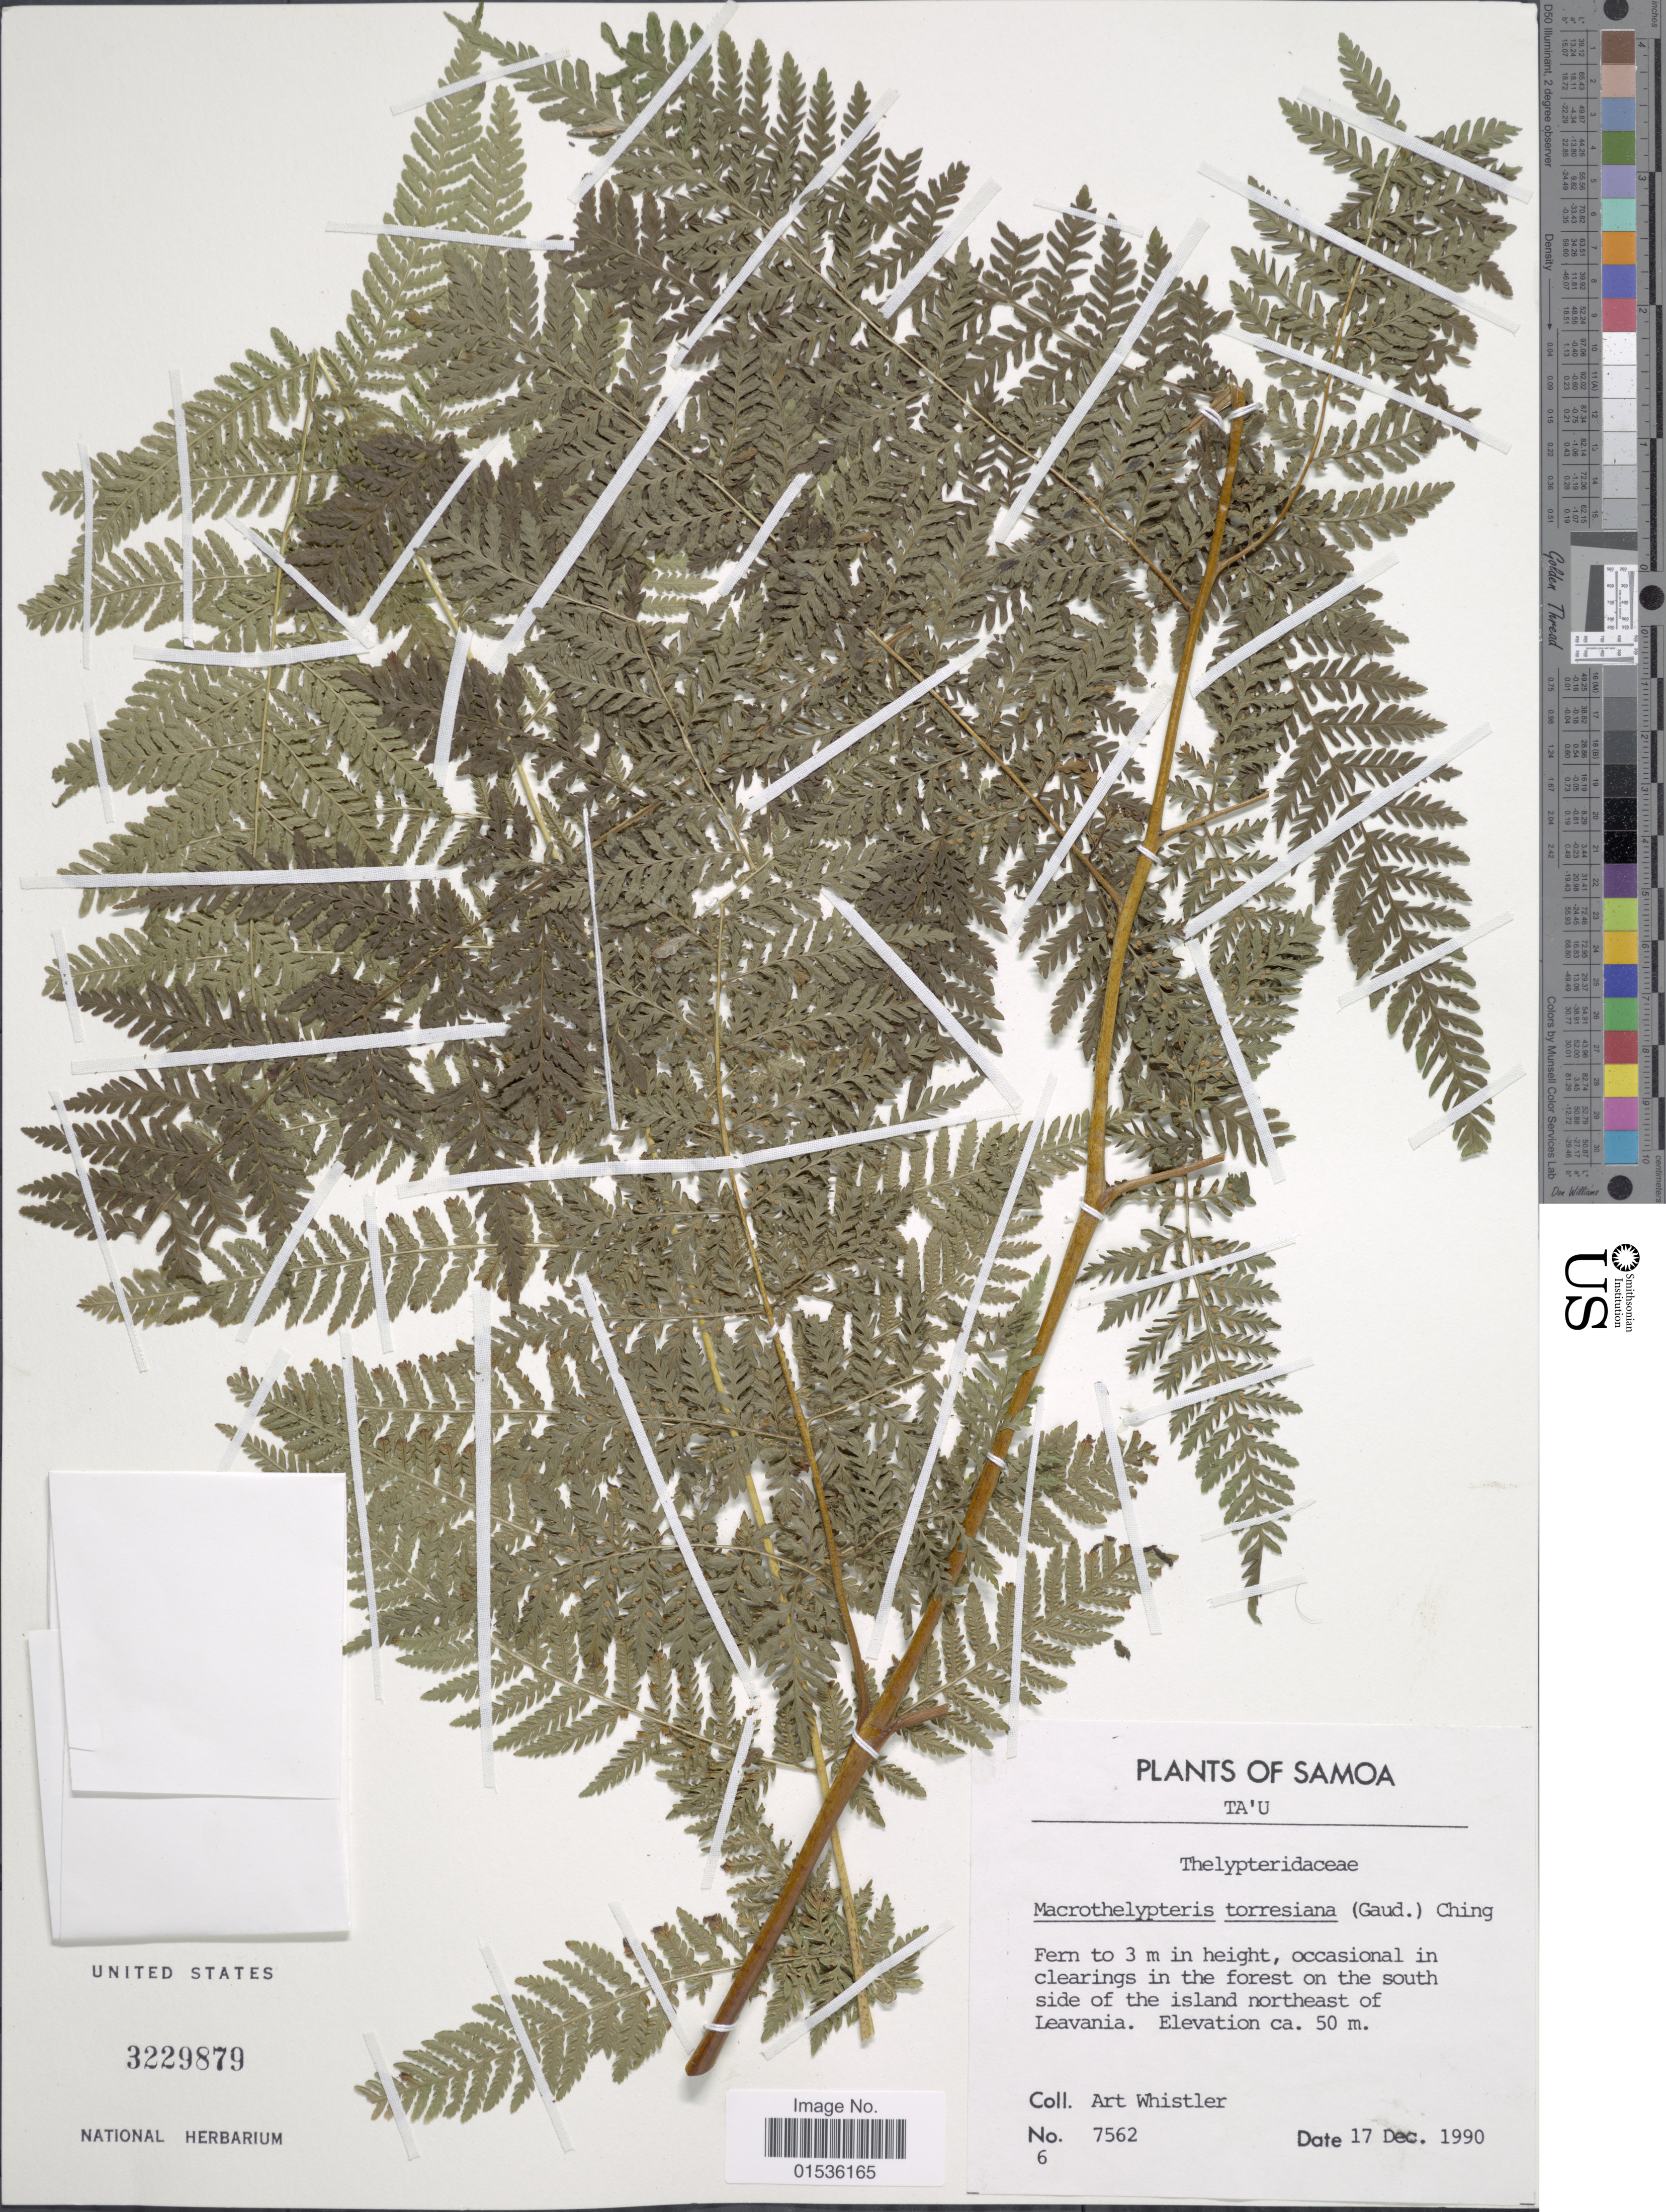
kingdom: Plantae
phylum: Tracheophyta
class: Polypodiopsida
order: Polypodiales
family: Thelypteridaceae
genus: Macrothelypteris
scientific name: Macrothelypteris torresiana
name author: (Gaudich.) Ching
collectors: A. Whistler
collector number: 7562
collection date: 1990-12-17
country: American Samoa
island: Ta'u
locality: Occasopnal in clearings in the forest on the south side of the island northeast of Leavania.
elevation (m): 50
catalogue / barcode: US 3229879